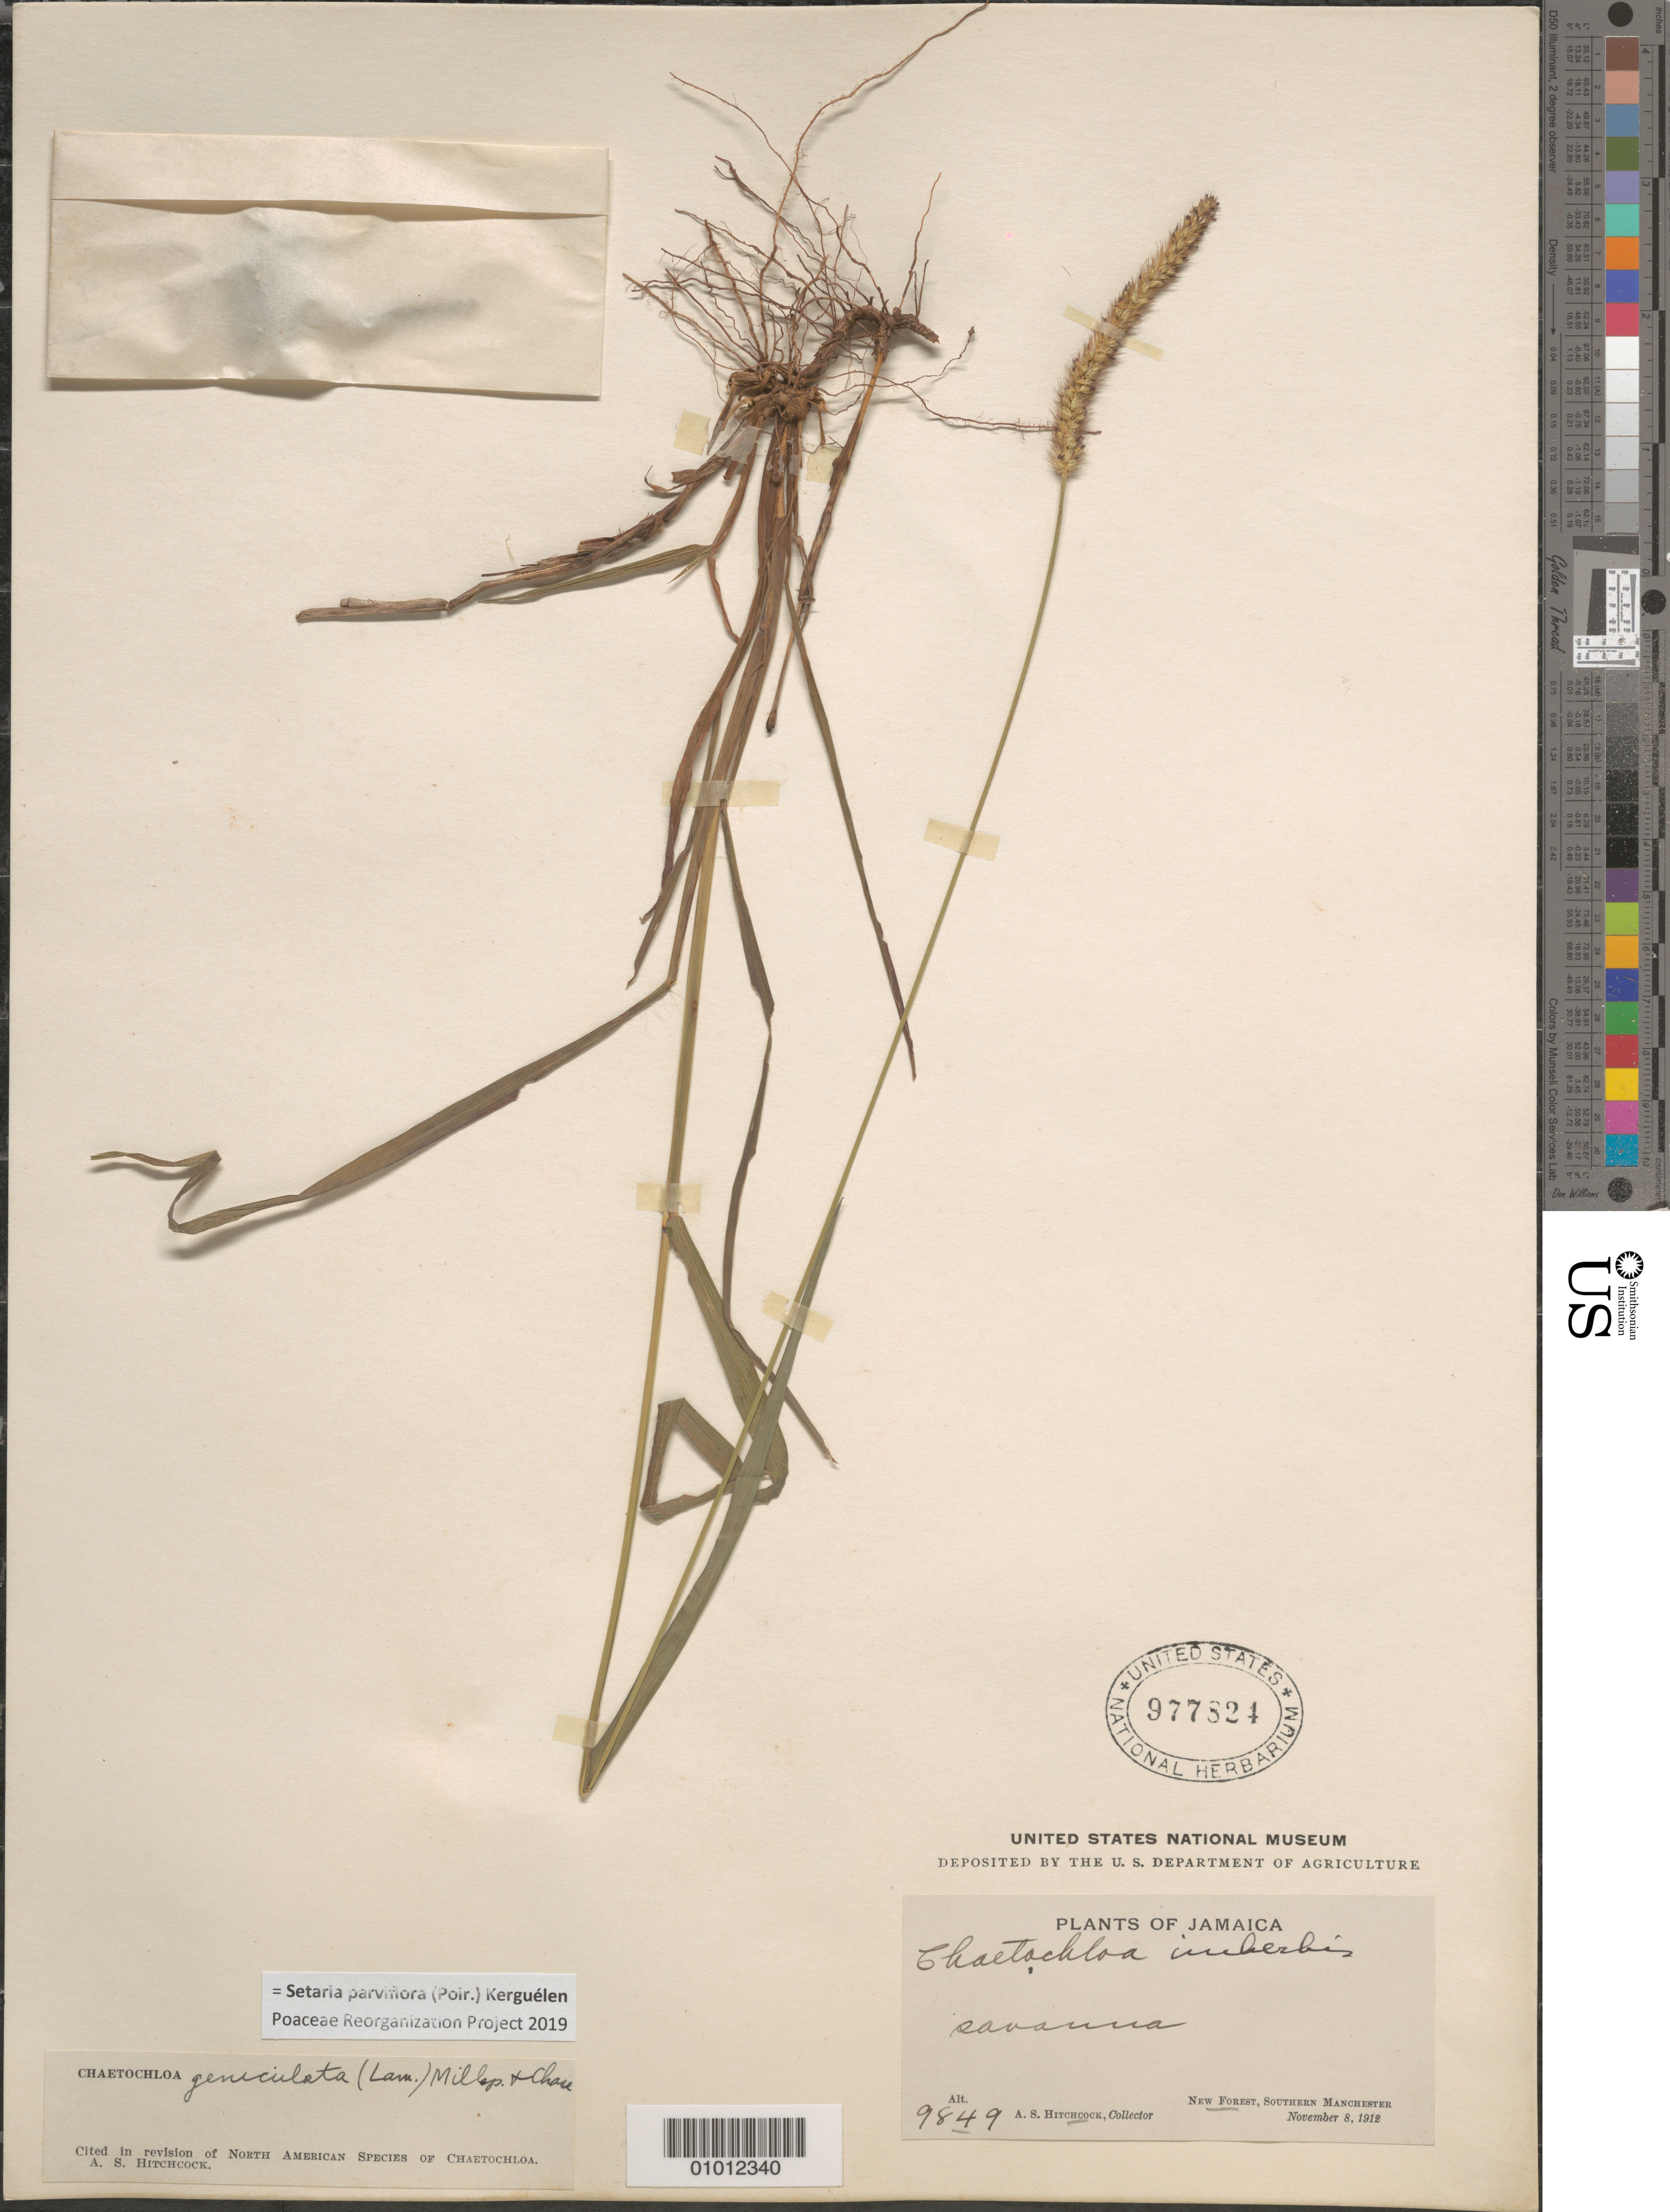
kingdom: Plantae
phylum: Tracheophyta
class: Liliopsida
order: Poales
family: Poaceae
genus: Setaria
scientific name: Setaria parviflora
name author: (Poir.) Kerguélen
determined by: Poaceae Reorganization Project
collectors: A. S. Hitchcock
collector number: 9849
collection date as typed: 08 Nov 1912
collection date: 1912-11-08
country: Jamaica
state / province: Manchester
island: Jamaica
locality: New Forest, Southern Manchester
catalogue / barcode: US 977824